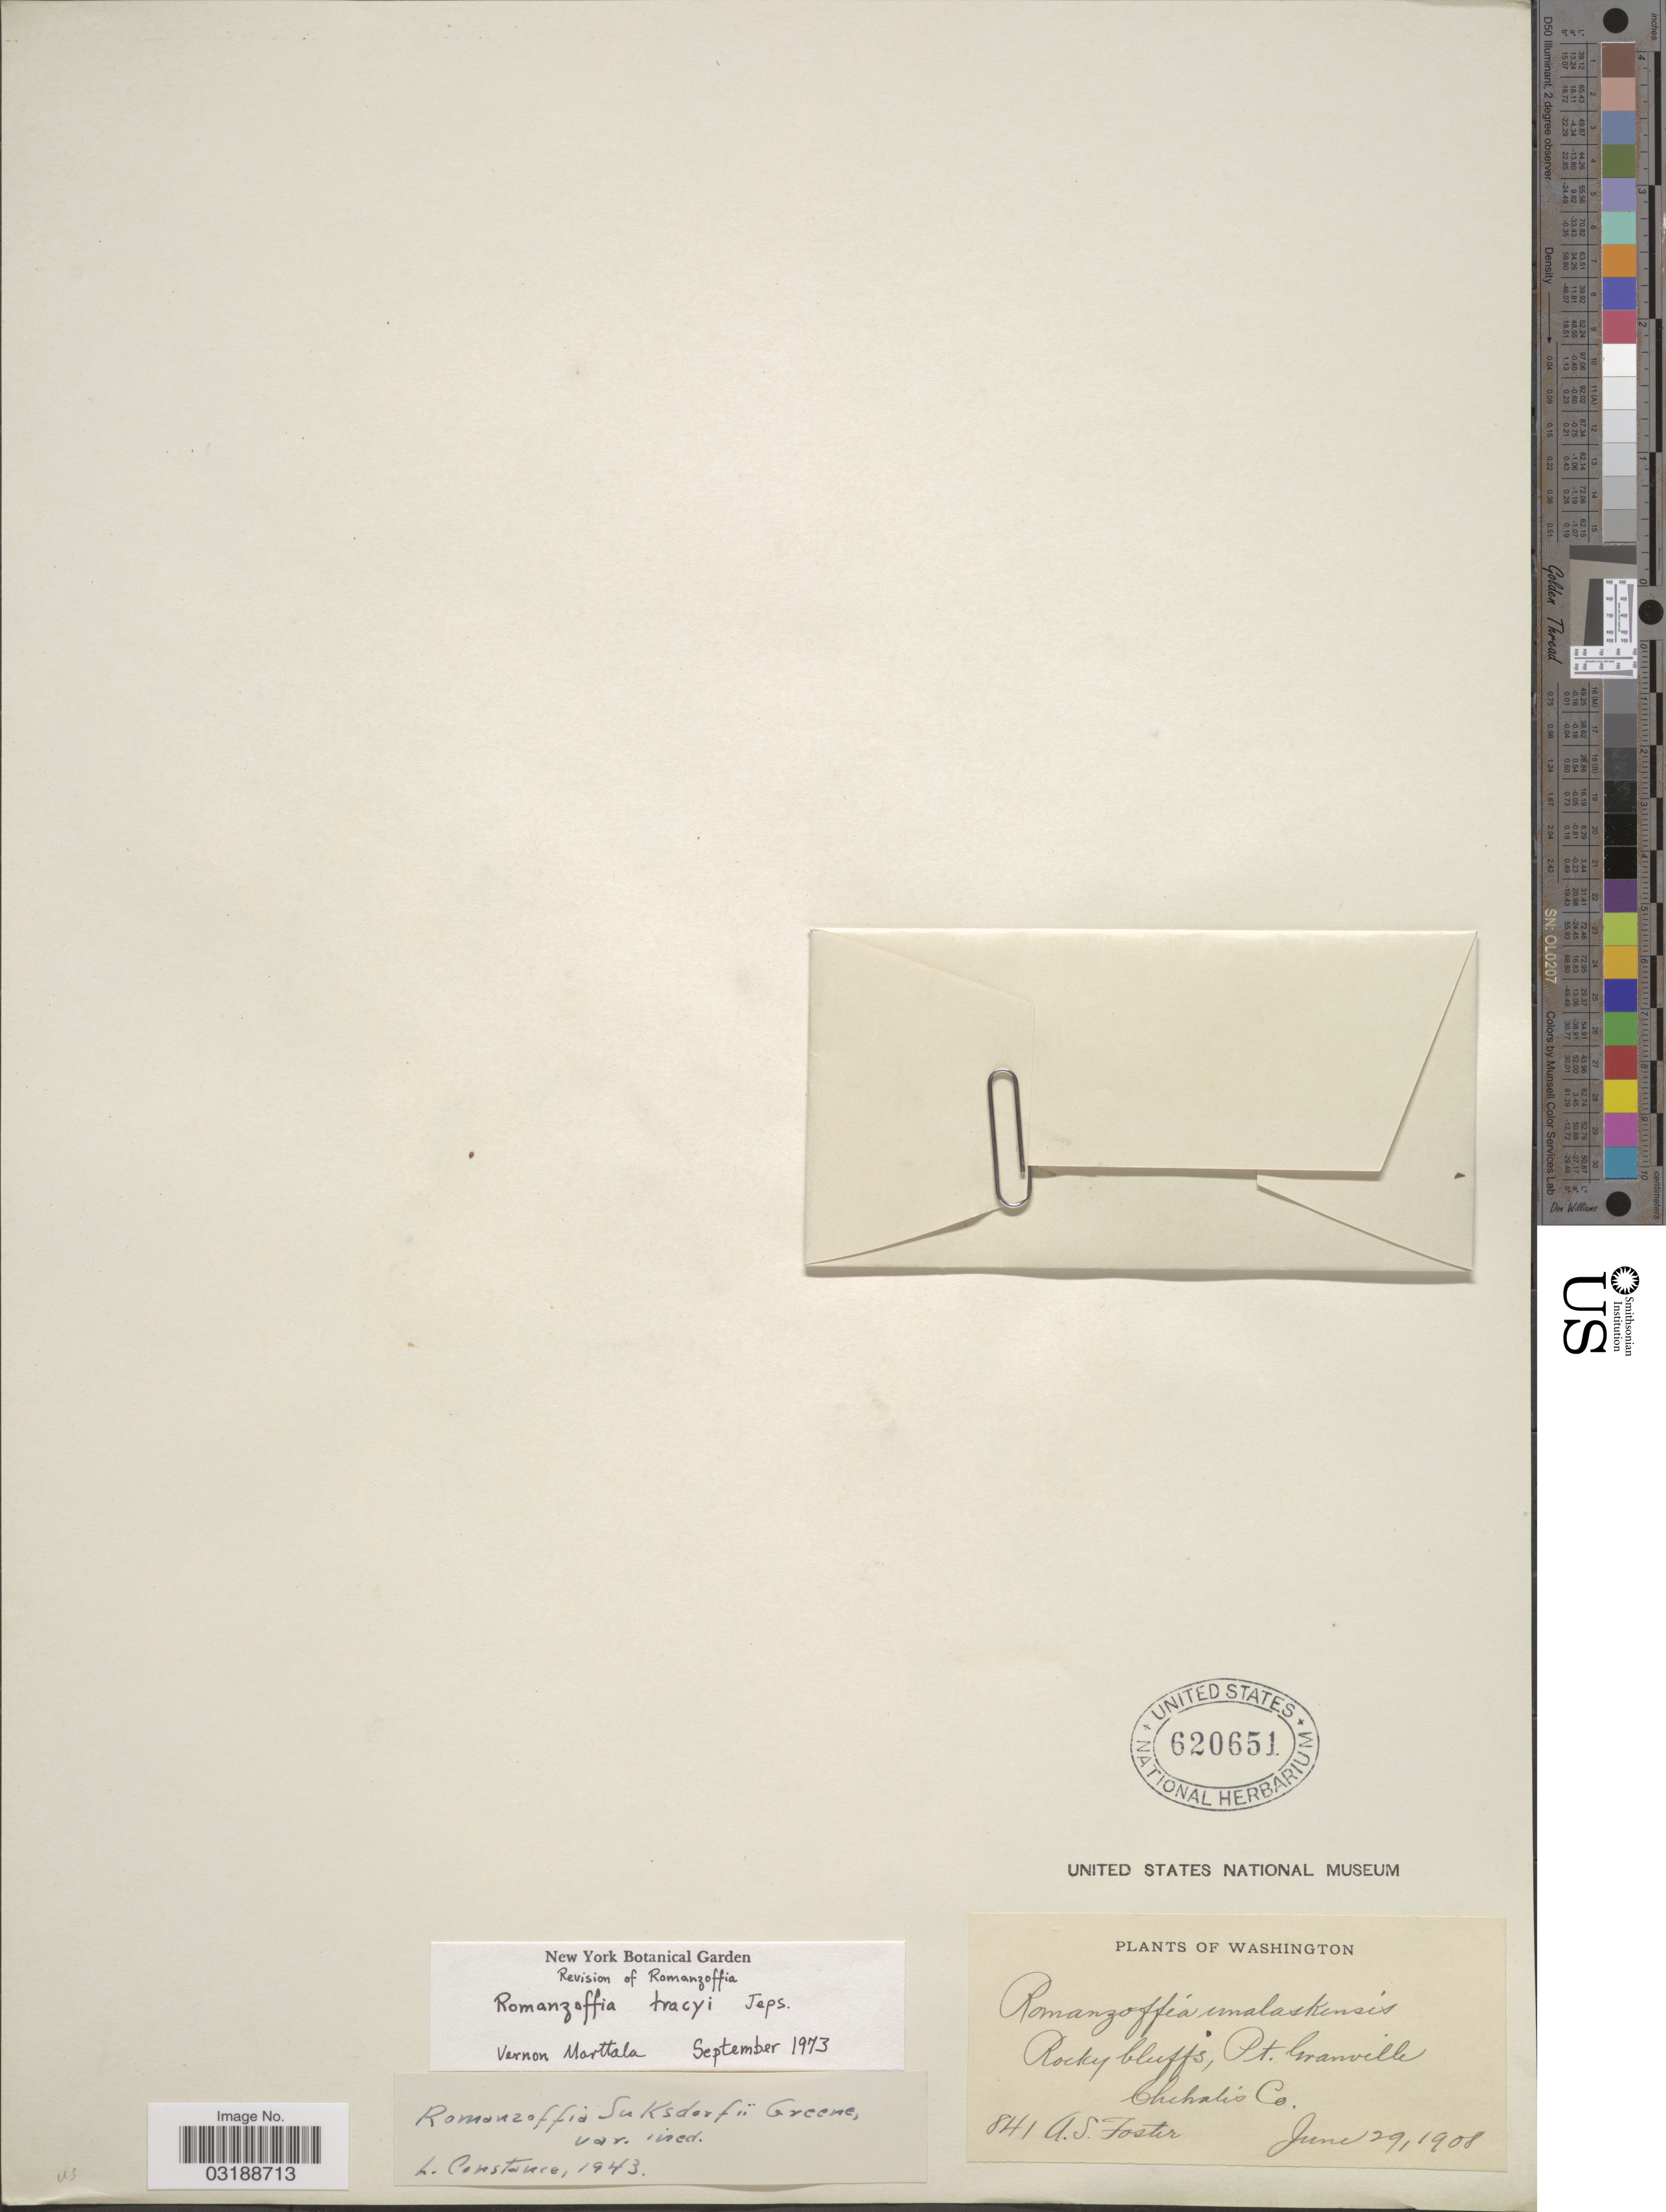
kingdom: Plantae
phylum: Tracheophyta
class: Magnoliopsida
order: Boraginales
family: Hydrophyllaceae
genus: Romanzoffia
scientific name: Romanzoffia tracyi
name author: Jeps.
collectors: A. S. Foster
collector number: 841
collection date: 1908-06-29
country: United States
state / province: Washington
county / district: Grays Harbor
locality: Rocky bluffs, Pt. Granville. Chehalis Co.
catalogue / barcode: US 620651